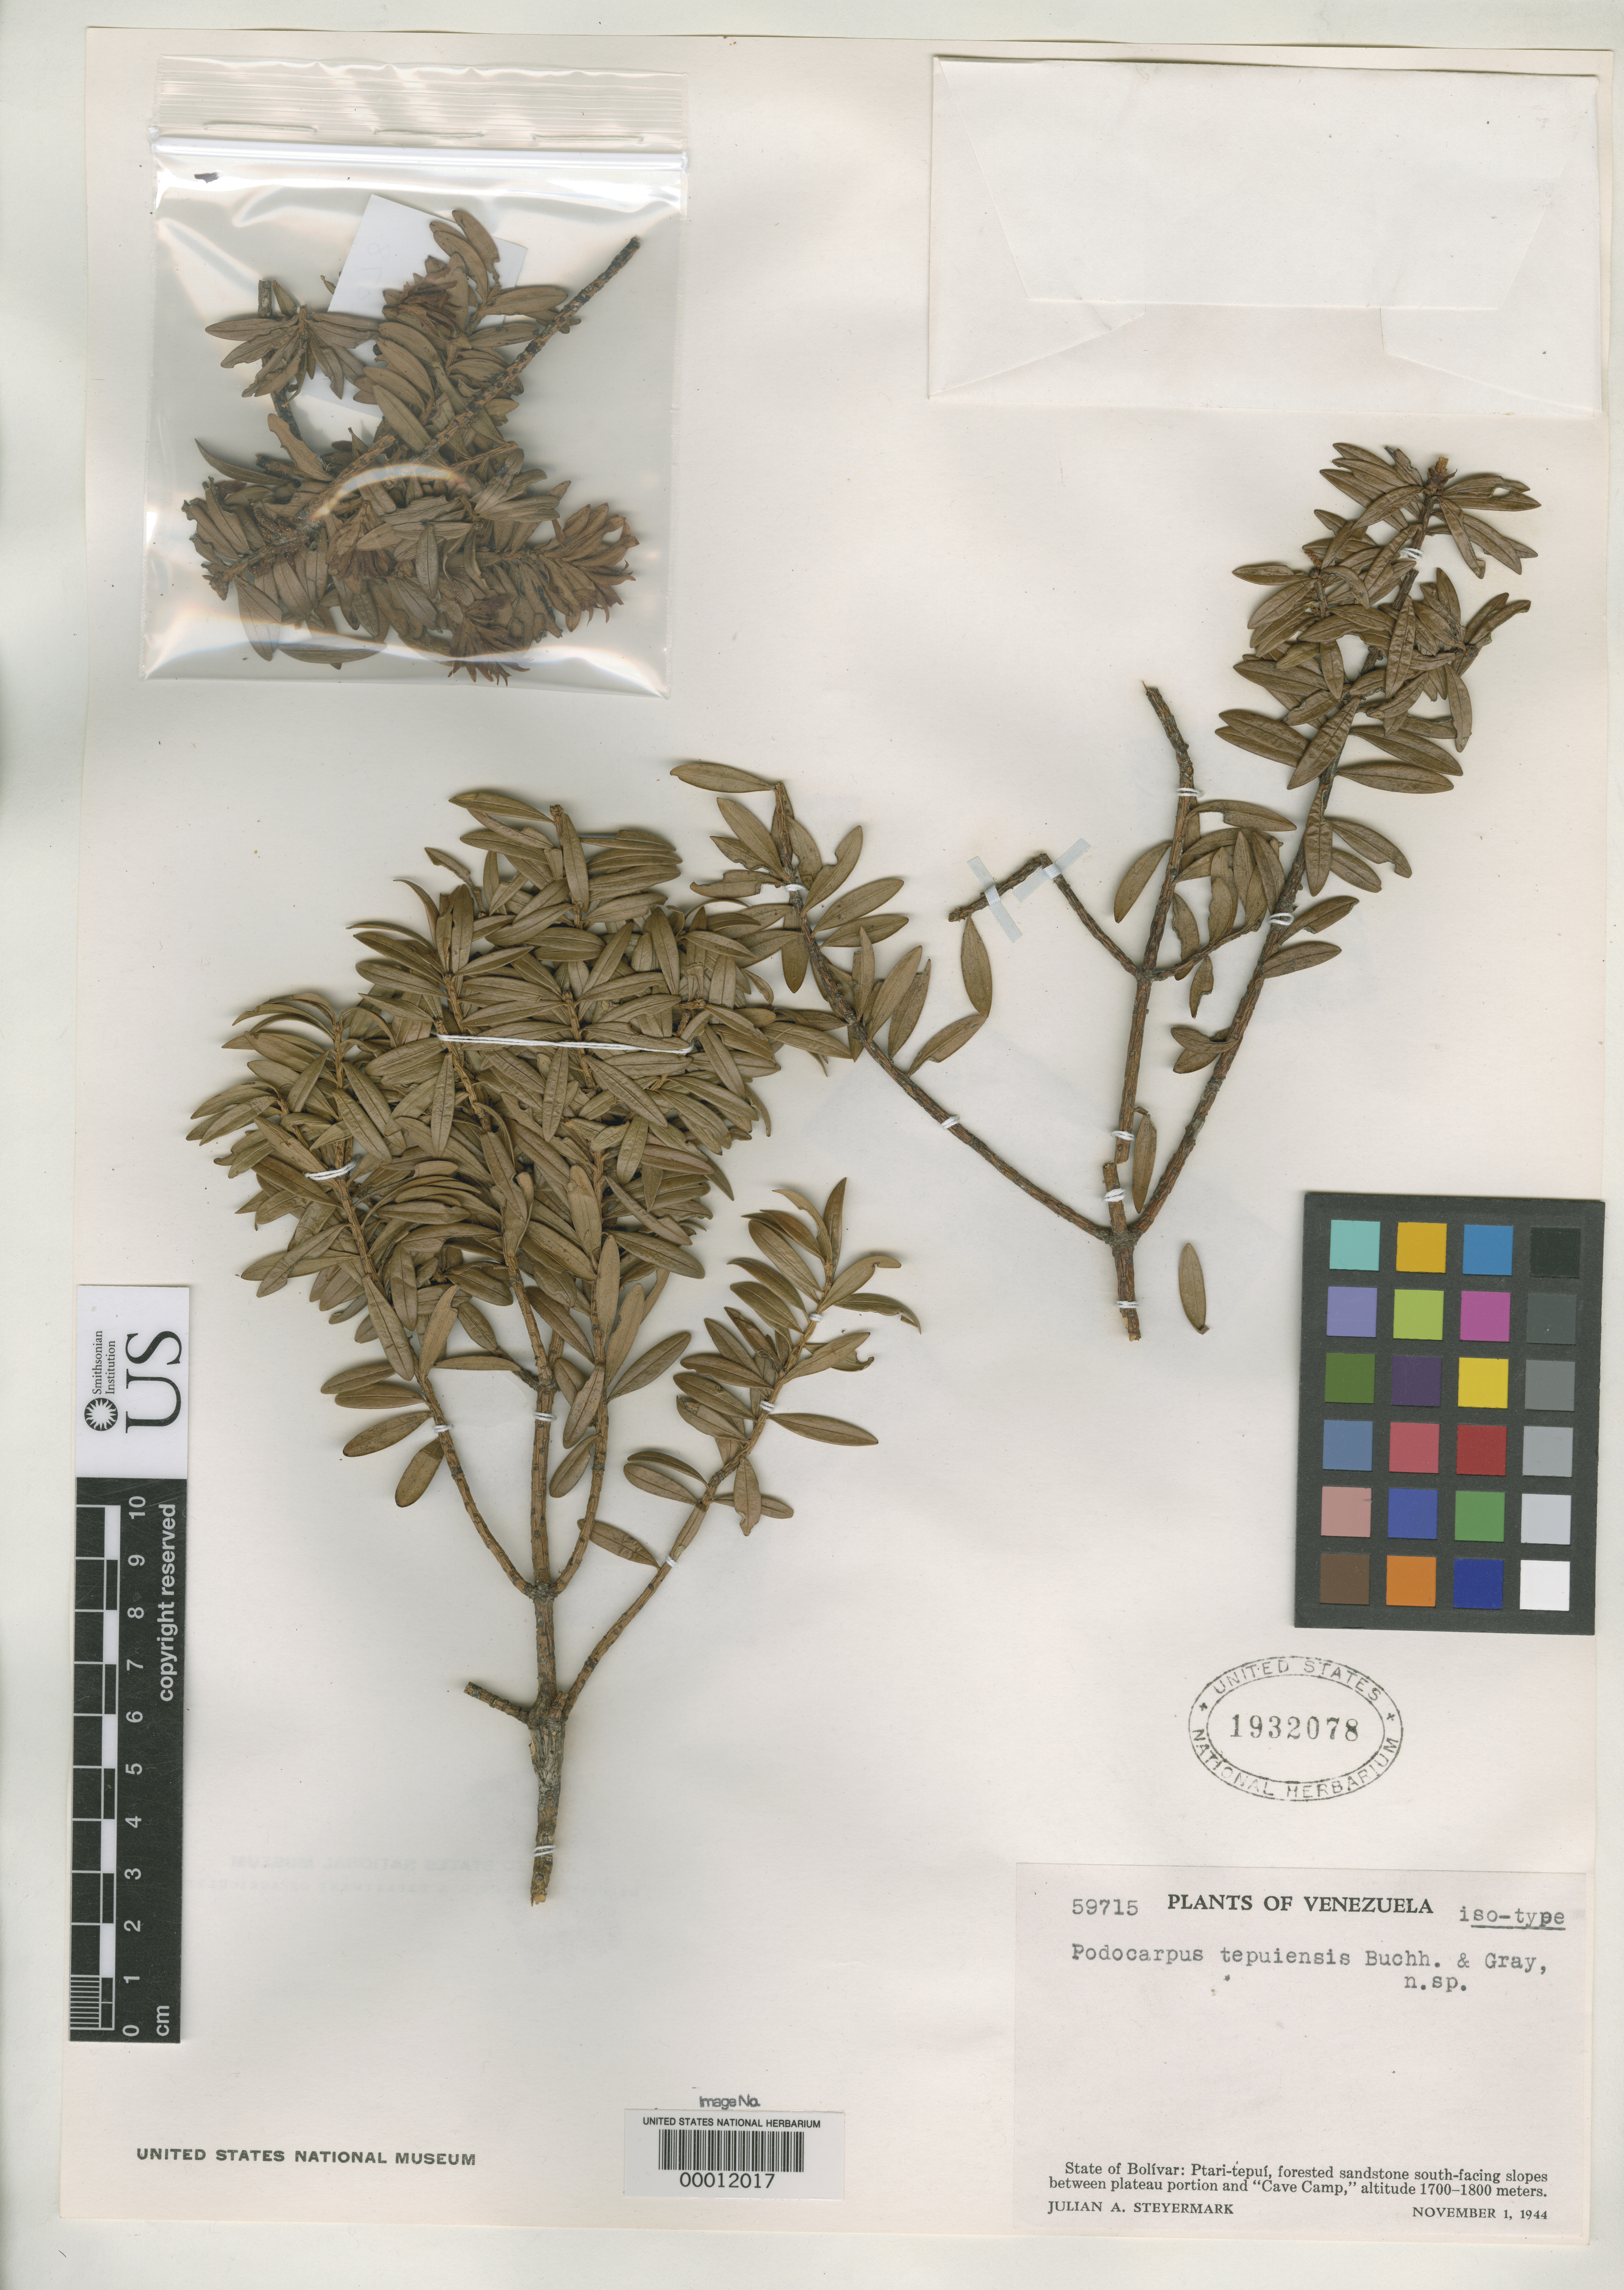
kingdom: Plantae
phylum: Tracheophyta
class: Pinopsida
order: Pinales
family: Podocarpaceae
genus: Podocarpus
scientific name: Podocarpus tepuiensis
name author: J. Buchholz & N.E. Gray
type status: Isotype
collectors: J. Steyermark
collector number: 59715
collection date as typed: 01 Nov 1944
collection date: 1944-11-01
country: Venezuela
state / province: Bolivar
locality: Ptari-tepui.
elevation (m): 1700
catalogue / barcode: US 1932078